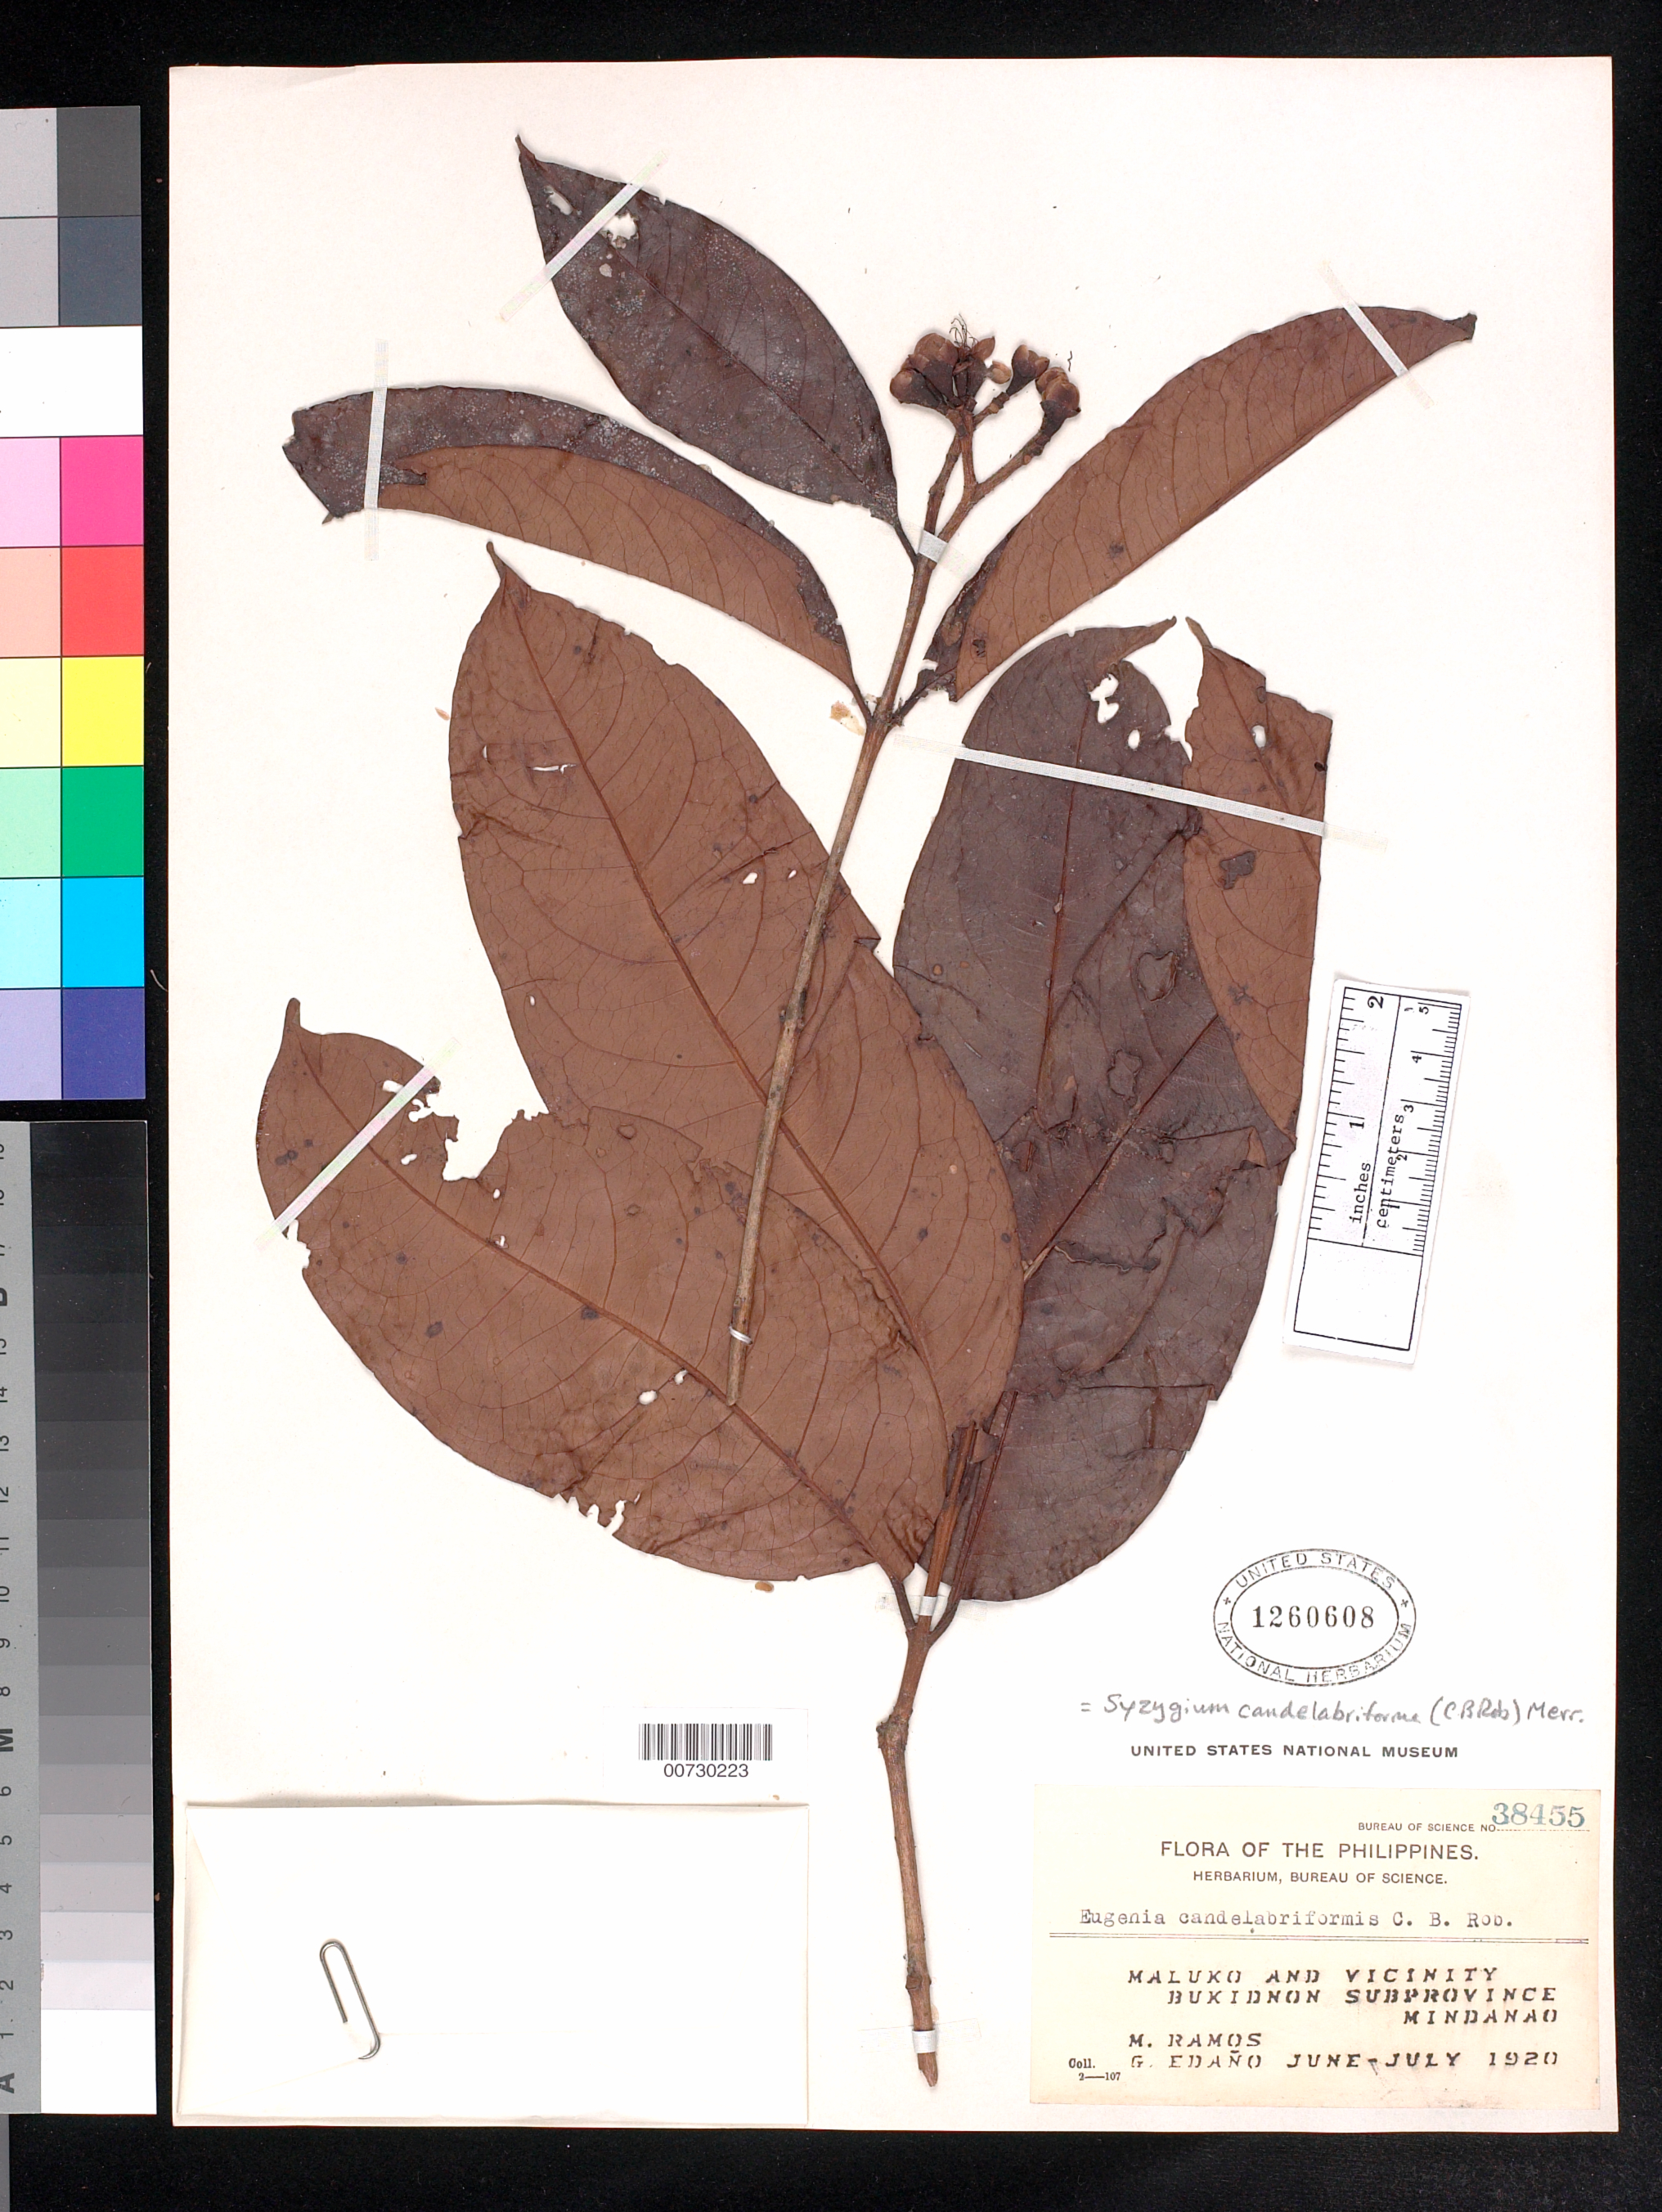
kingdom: Plantae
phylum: Tracheophyta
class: Magnoliopsida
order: Myrtales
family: Myrtaceae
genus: Syzygium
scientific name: Syzygium candelabriforme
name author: (C.B. Rob.) Merr.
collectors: M. Ramos & G. Edaño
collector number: Bur. Sci. 38455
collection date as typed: Jun 1920 to -- Jul 1920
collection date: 1920-06/1920-07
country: Philippines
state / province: Northern Mindanao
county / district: Bukidnon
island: Mindanao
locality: Maluko and vicinity.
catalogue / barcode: US 1260608